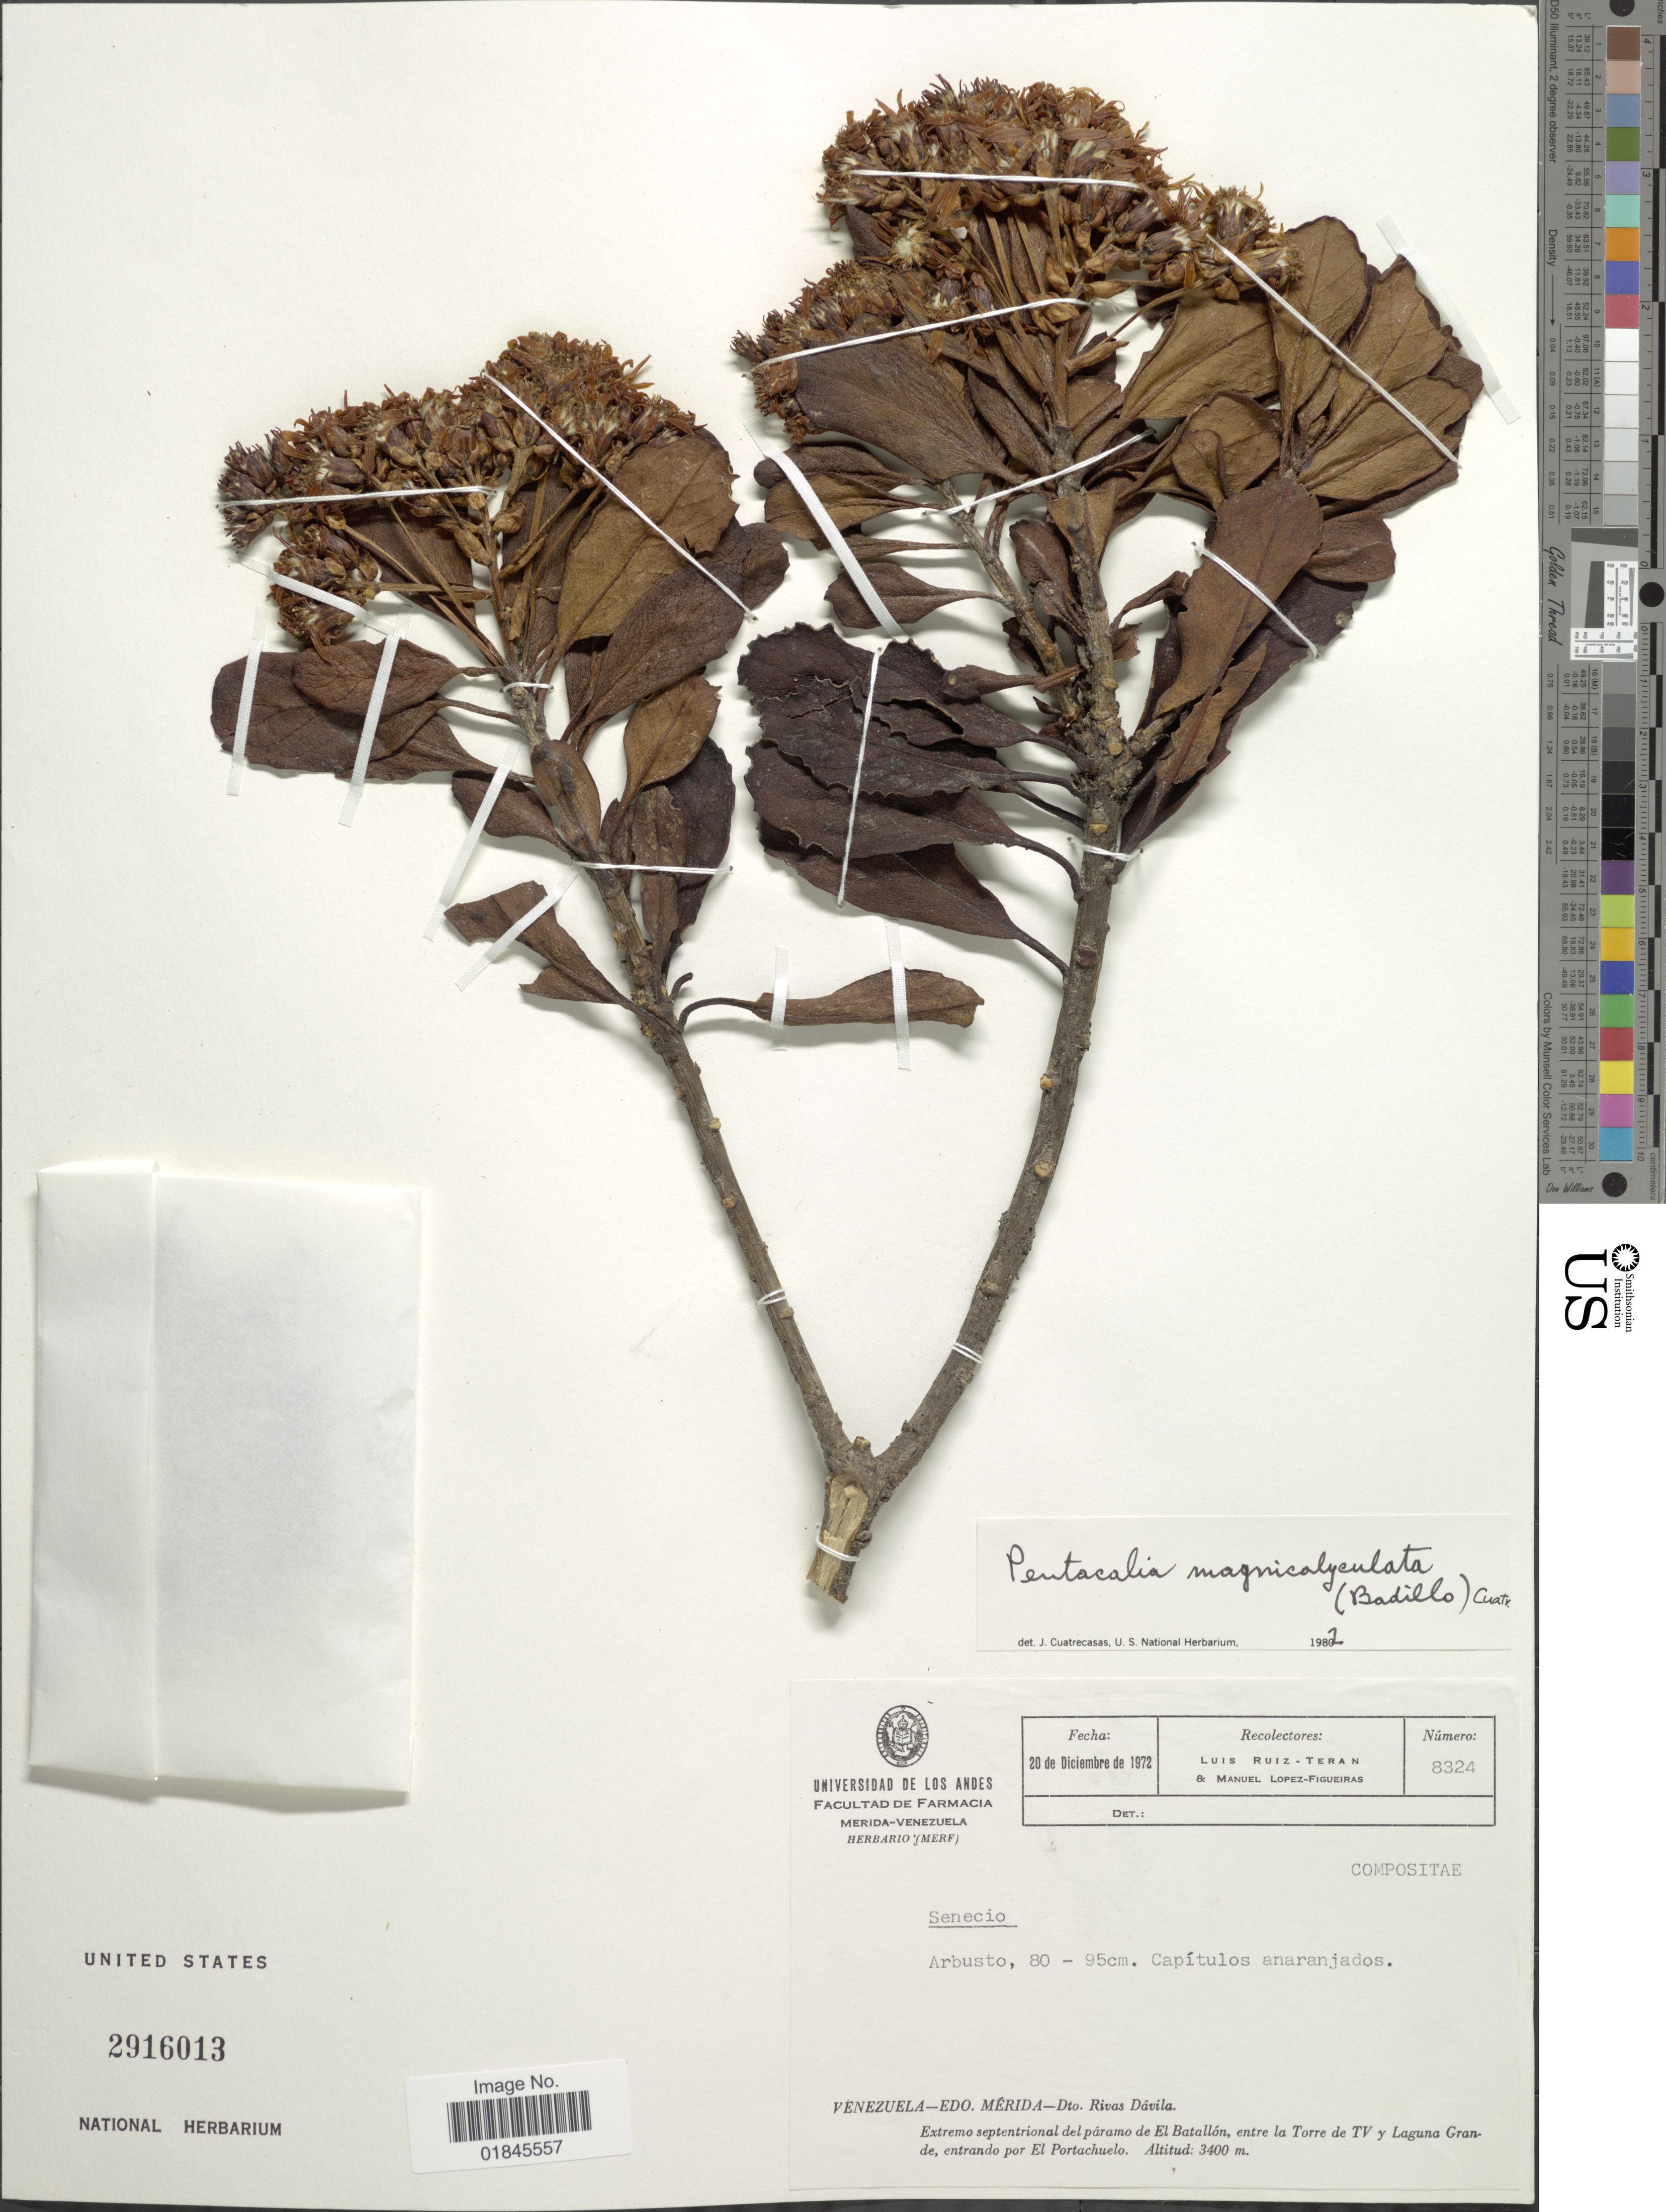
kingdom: Plantae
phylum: Tracheophyta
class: Magnoliopsida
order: Asterales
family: Asteraceae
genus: Pentacalia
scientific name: Pentacalia magnicalyculata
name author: (V.M. Badillo) Cuatrec.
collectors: L. Teran & M. López Figueiras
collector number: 8324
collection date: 1972-12-20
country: Venezuela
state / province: Mérida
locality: Venezuela - Edo. Mérida - Dto. Rivas Dávila. Extremo septentrional del páramo de El Batallón, entre la Torre de TV y Laguna Grande, entrando por El Portachuelo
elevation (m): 3400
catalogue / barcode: US 2916013